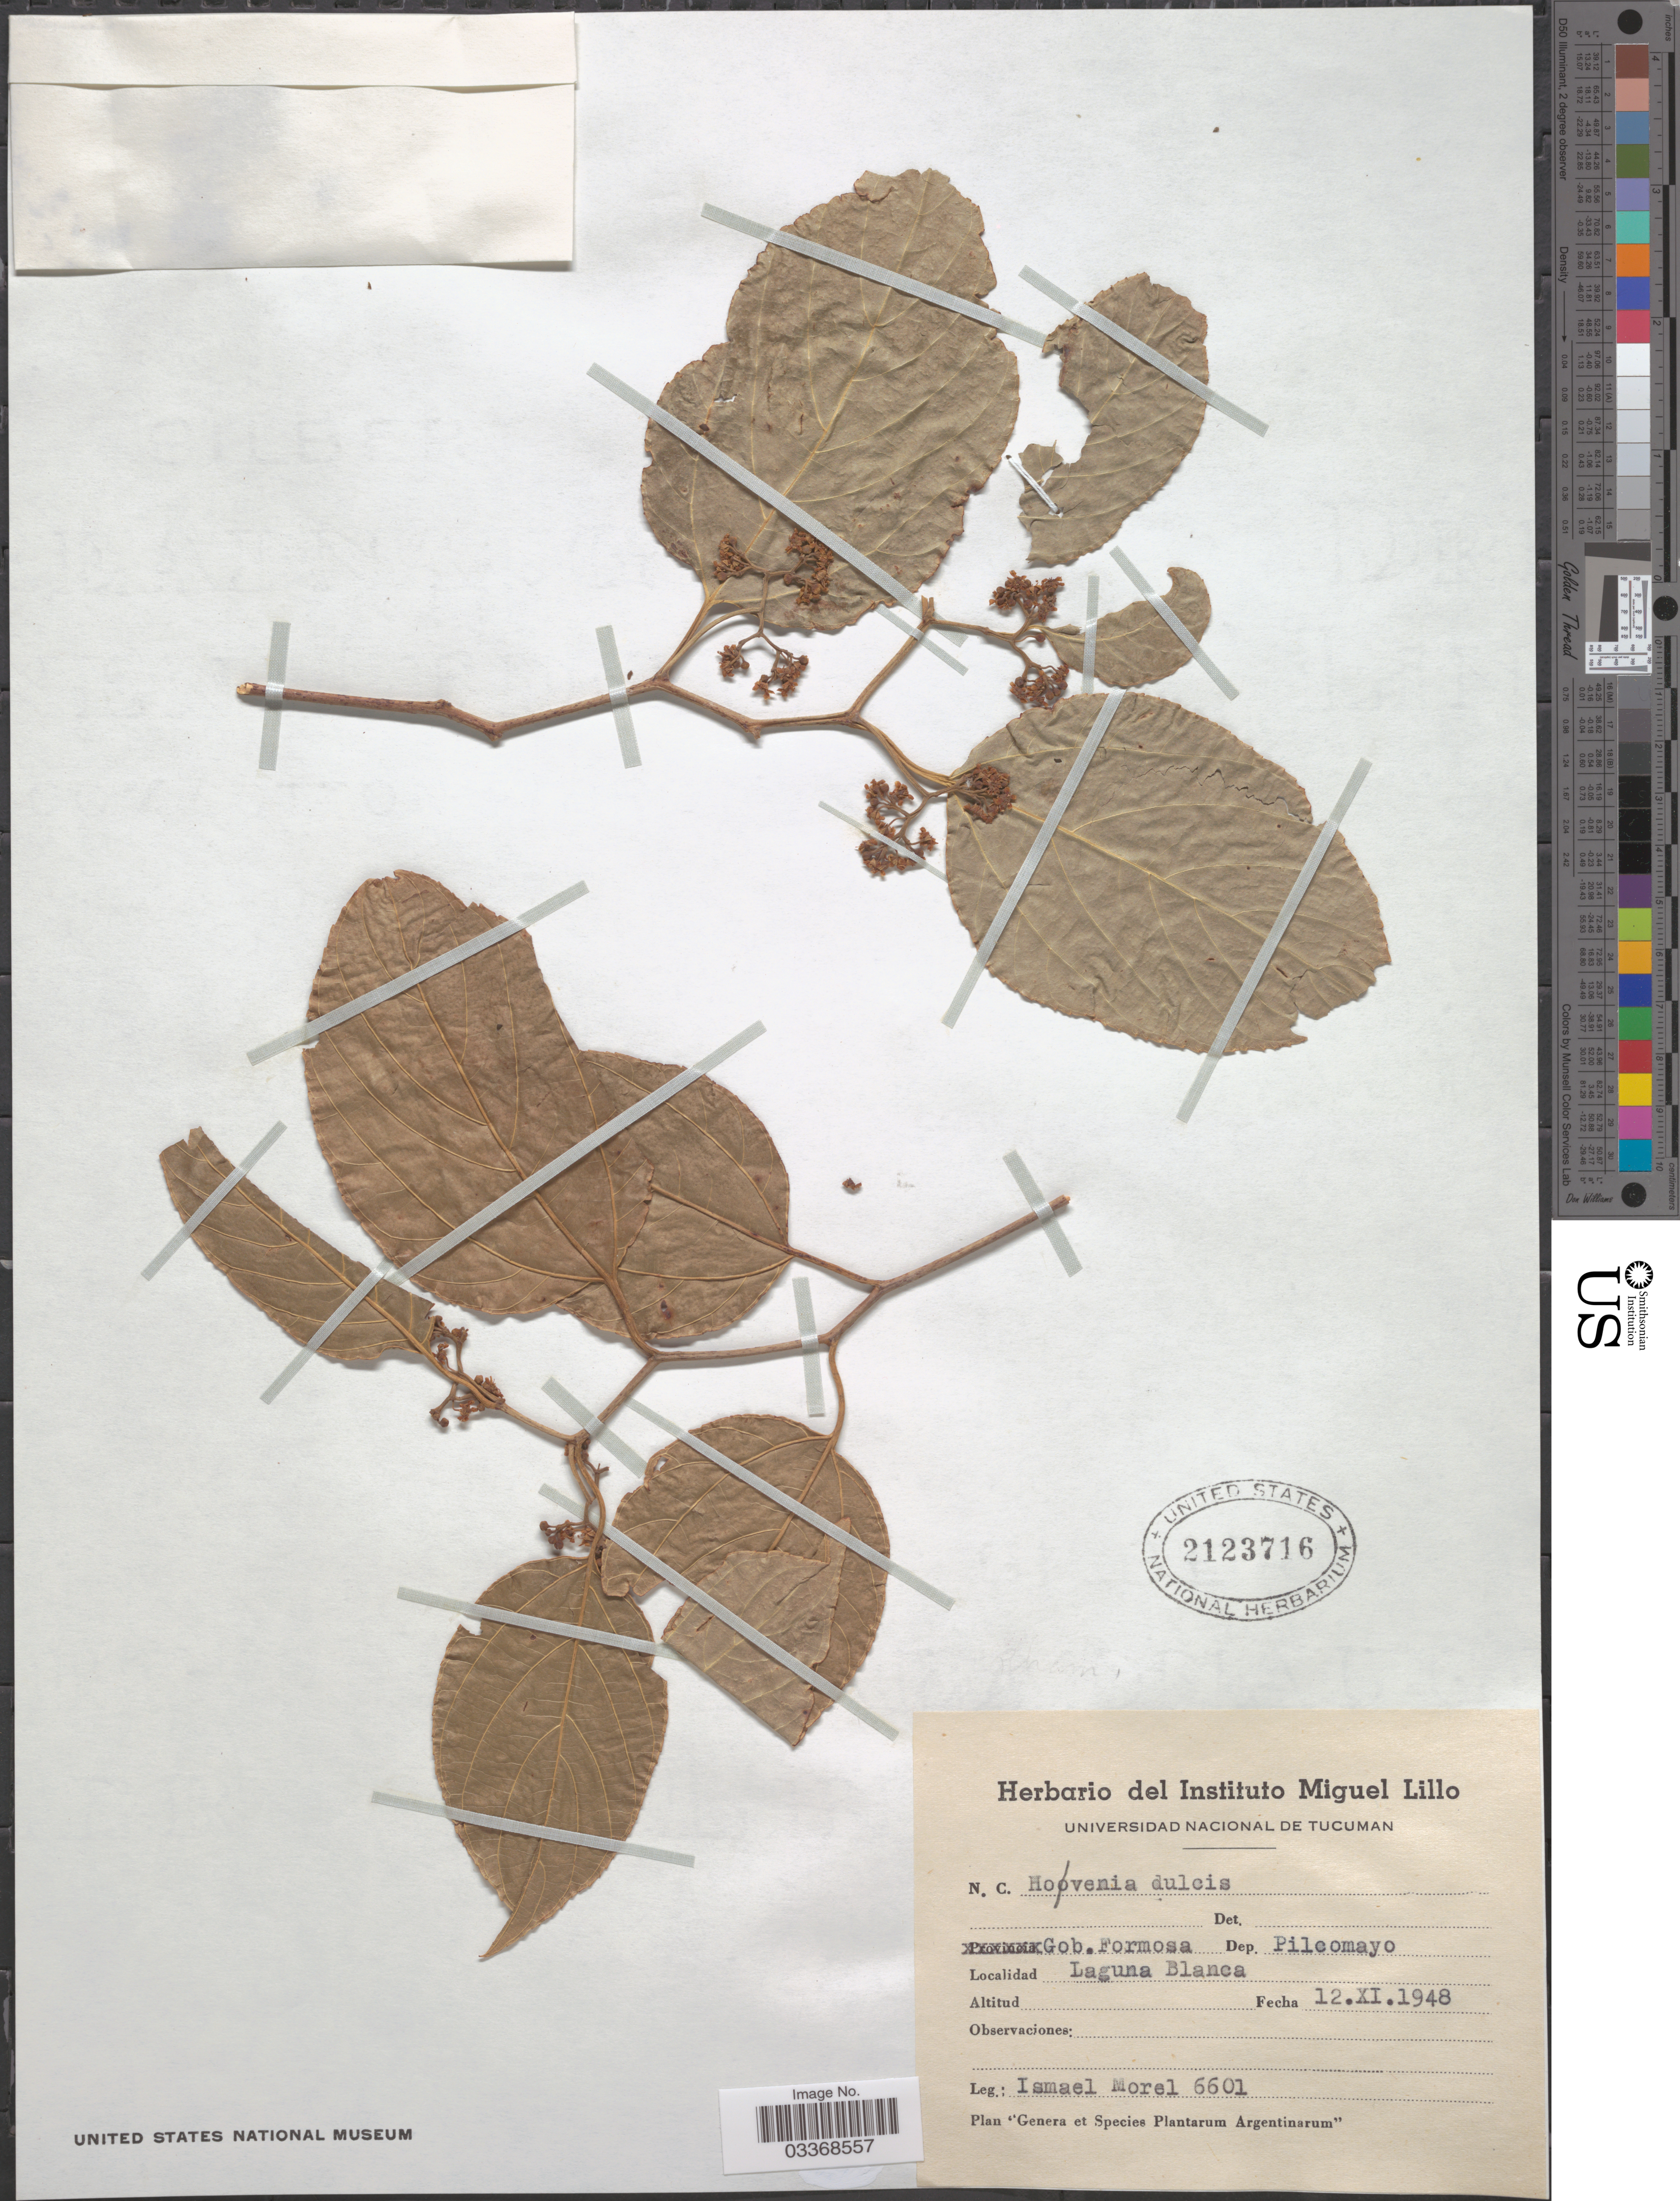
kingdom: Plantae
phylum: Tracheophyta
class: Magnoliopsida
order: Rosales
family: Rhamnaceae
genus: Hovenia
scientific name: Hovenia dulcis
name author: Thunb.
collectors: I. Morel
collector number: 6601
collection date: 1948-11-12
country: Argentina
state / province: Formosa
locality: Gob. Formosa. Dep. Pilcomayo. Laguna Blanca.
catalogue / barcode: US 2123716